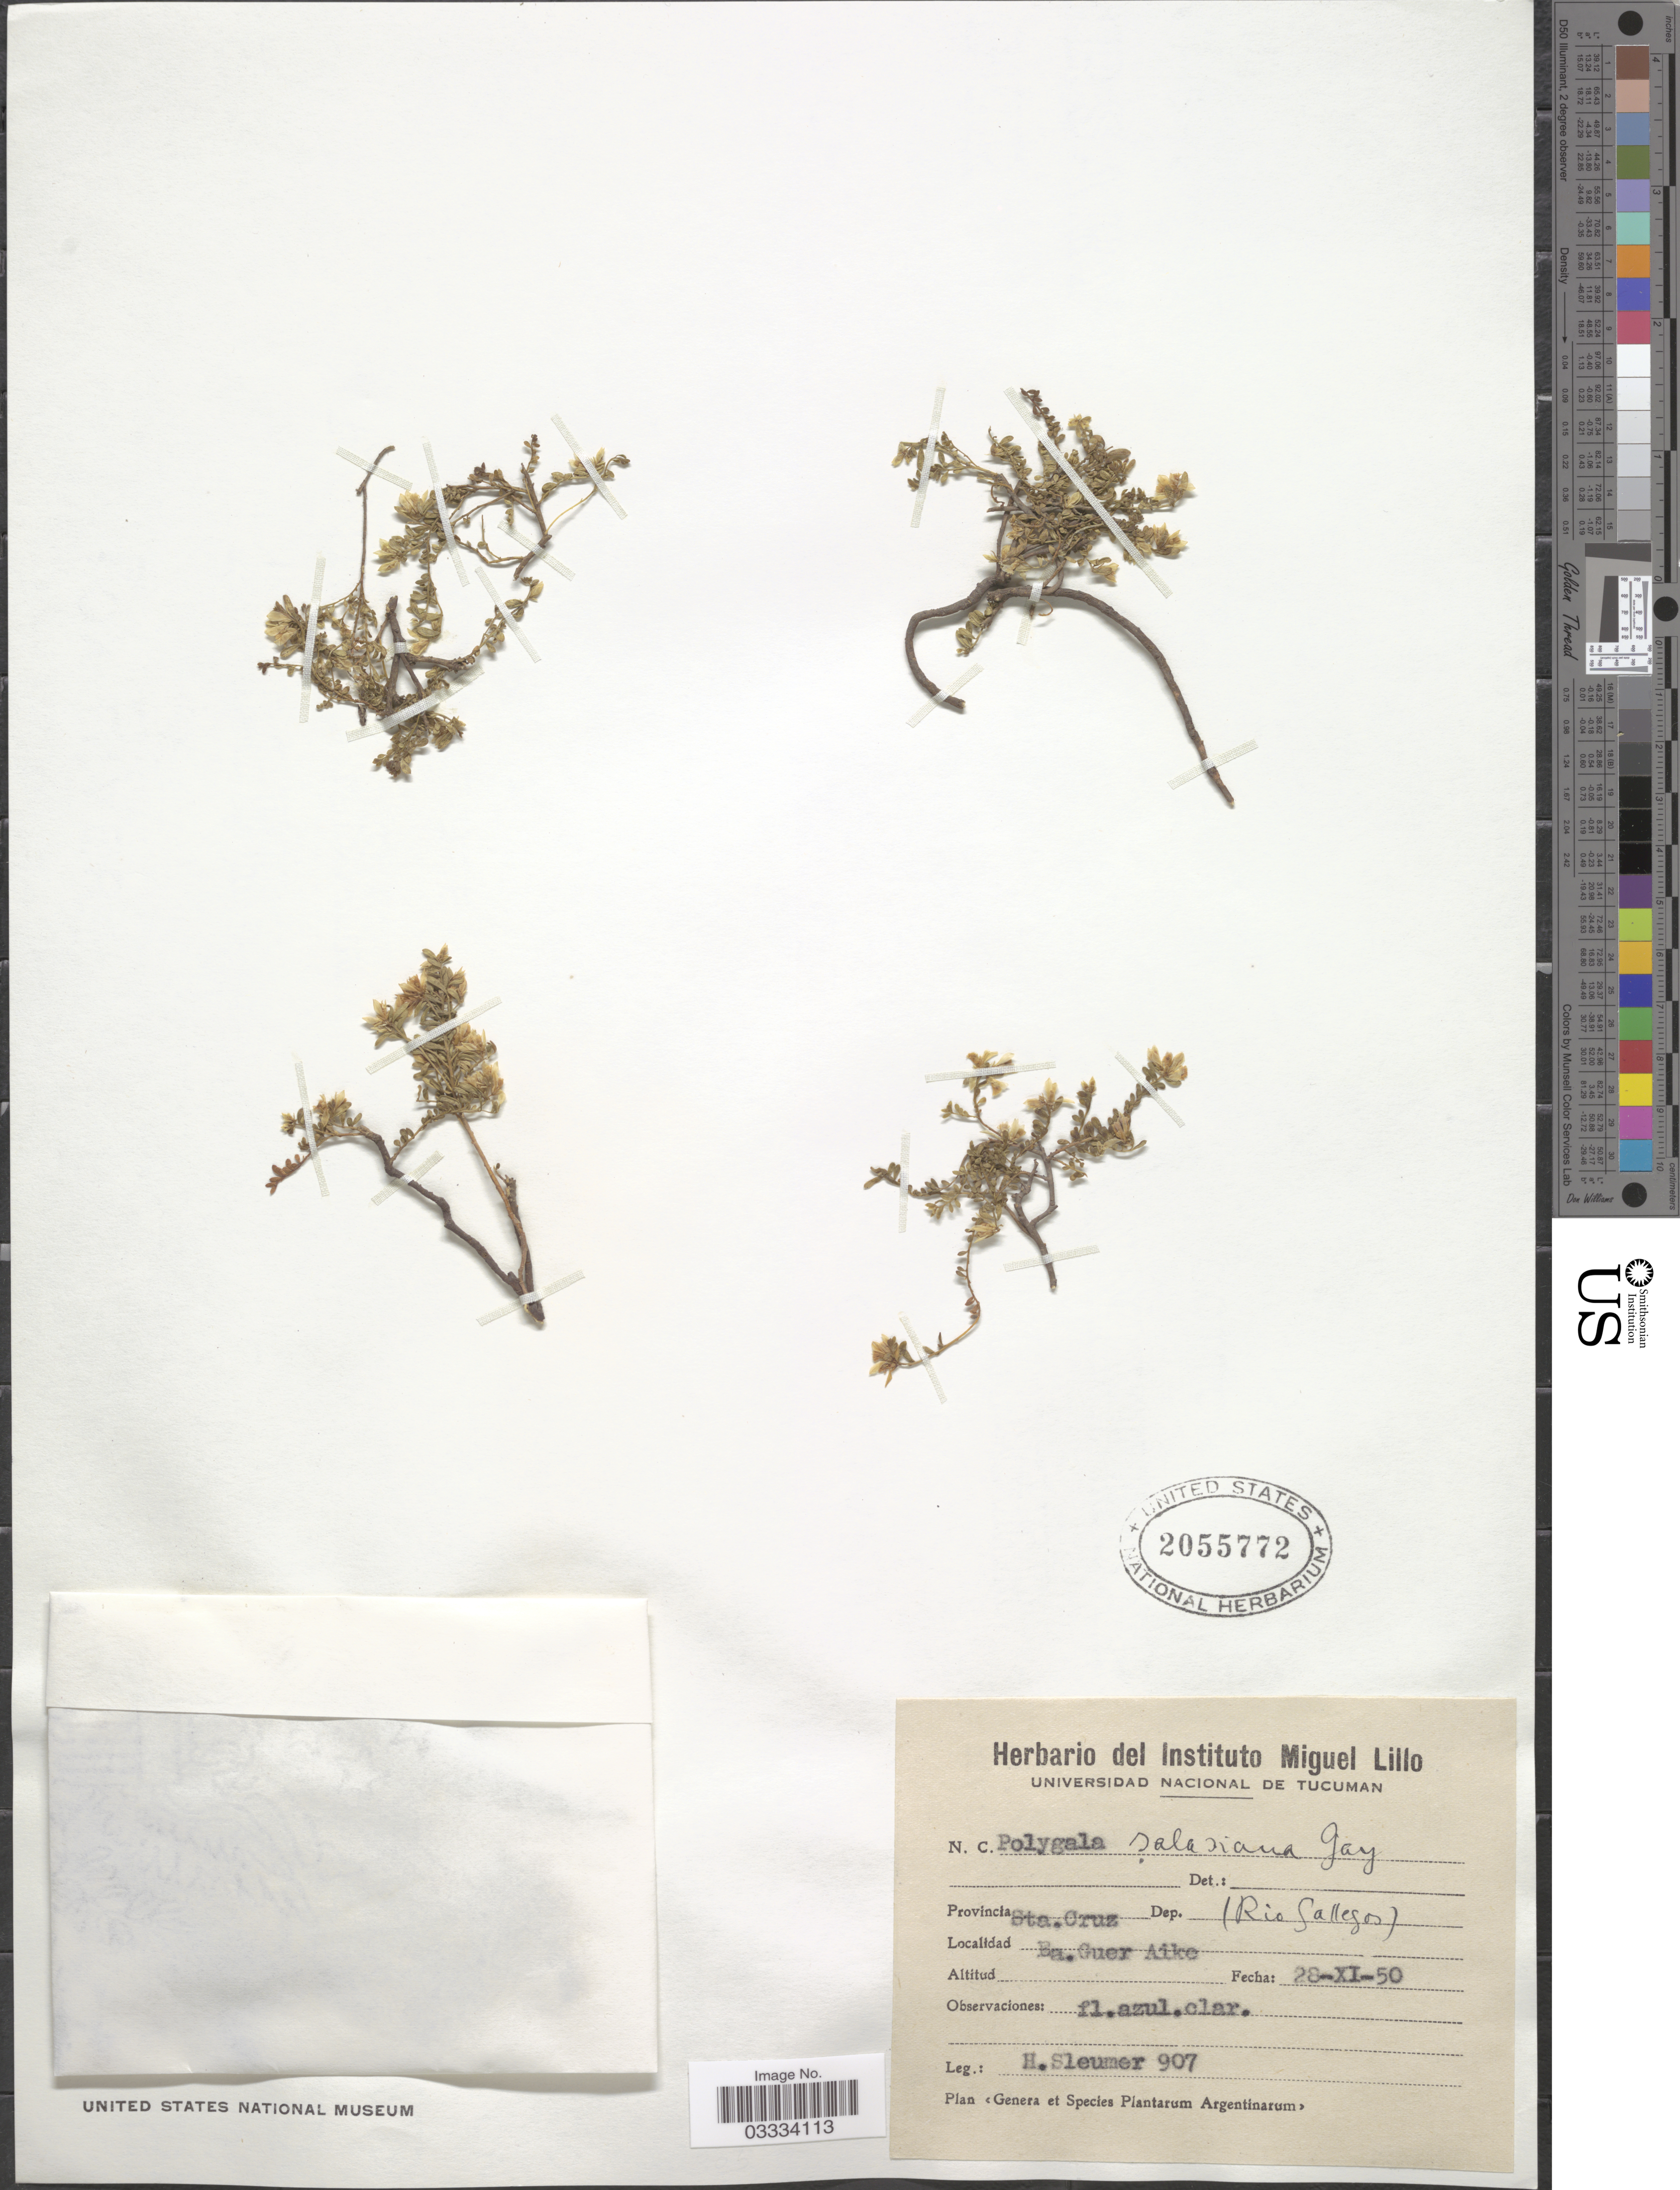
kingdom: Plantae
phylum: Tracheophyta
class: Magnoliopsida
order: Fabales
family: Polygalaceae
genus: Polygala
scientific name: Polygala salasiana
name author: Gay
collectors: H. O. Sleumer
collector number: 907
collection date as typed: Transcribed d/m/y: 28/11/50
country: Argentina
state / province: Santa Cruz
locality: Dep. (Rio Gallegos), Ea. Guer Aike.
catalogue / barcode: US 2055772